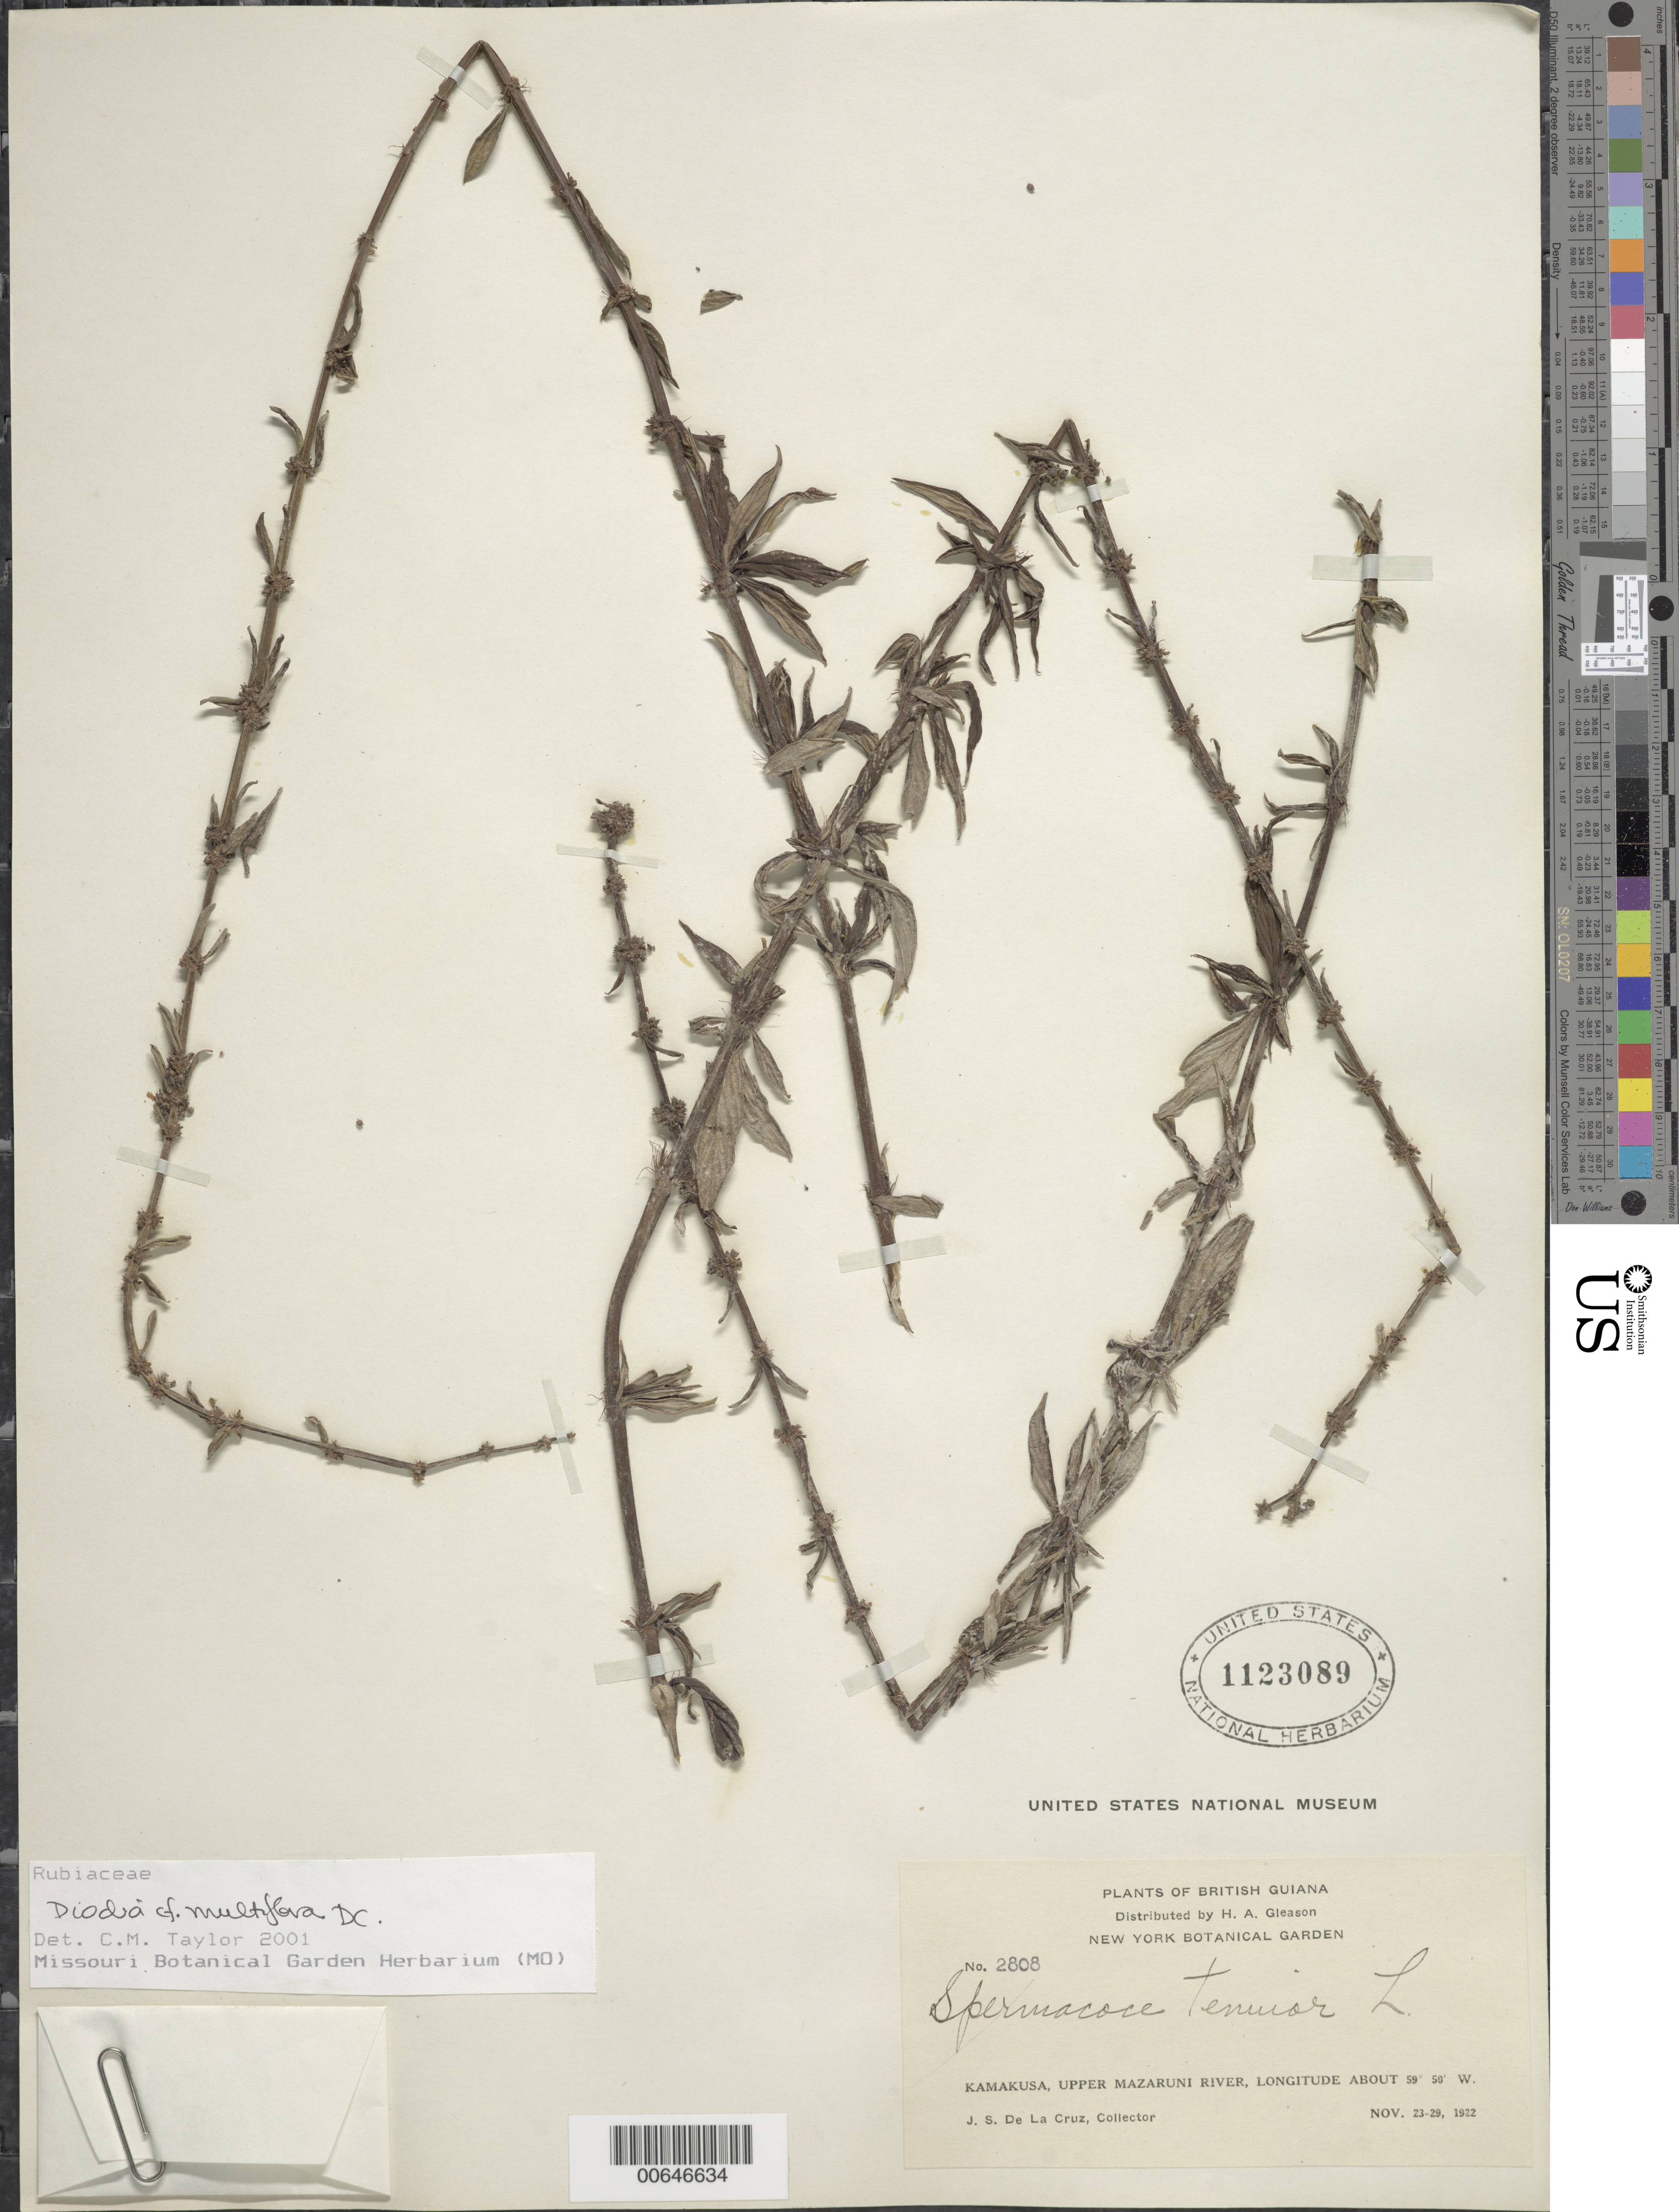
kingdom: Plantae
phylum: Tracheophyta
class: Magnoliopsida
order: Gentianales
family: Rubiaceae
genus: Diodia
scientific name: Diodia multiflora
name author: DC.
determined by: Taylor, Charlotte M.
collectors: J. S. de la Cruz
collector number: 2808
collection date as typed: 23-Nov-22 to 29-Nov-22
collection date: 1922-11-23/1922-11-29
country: Guyana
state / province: Cuyuni-Mazaruni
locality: Kamakusa, Upper Mazaruni R.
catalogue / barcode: US 1123089